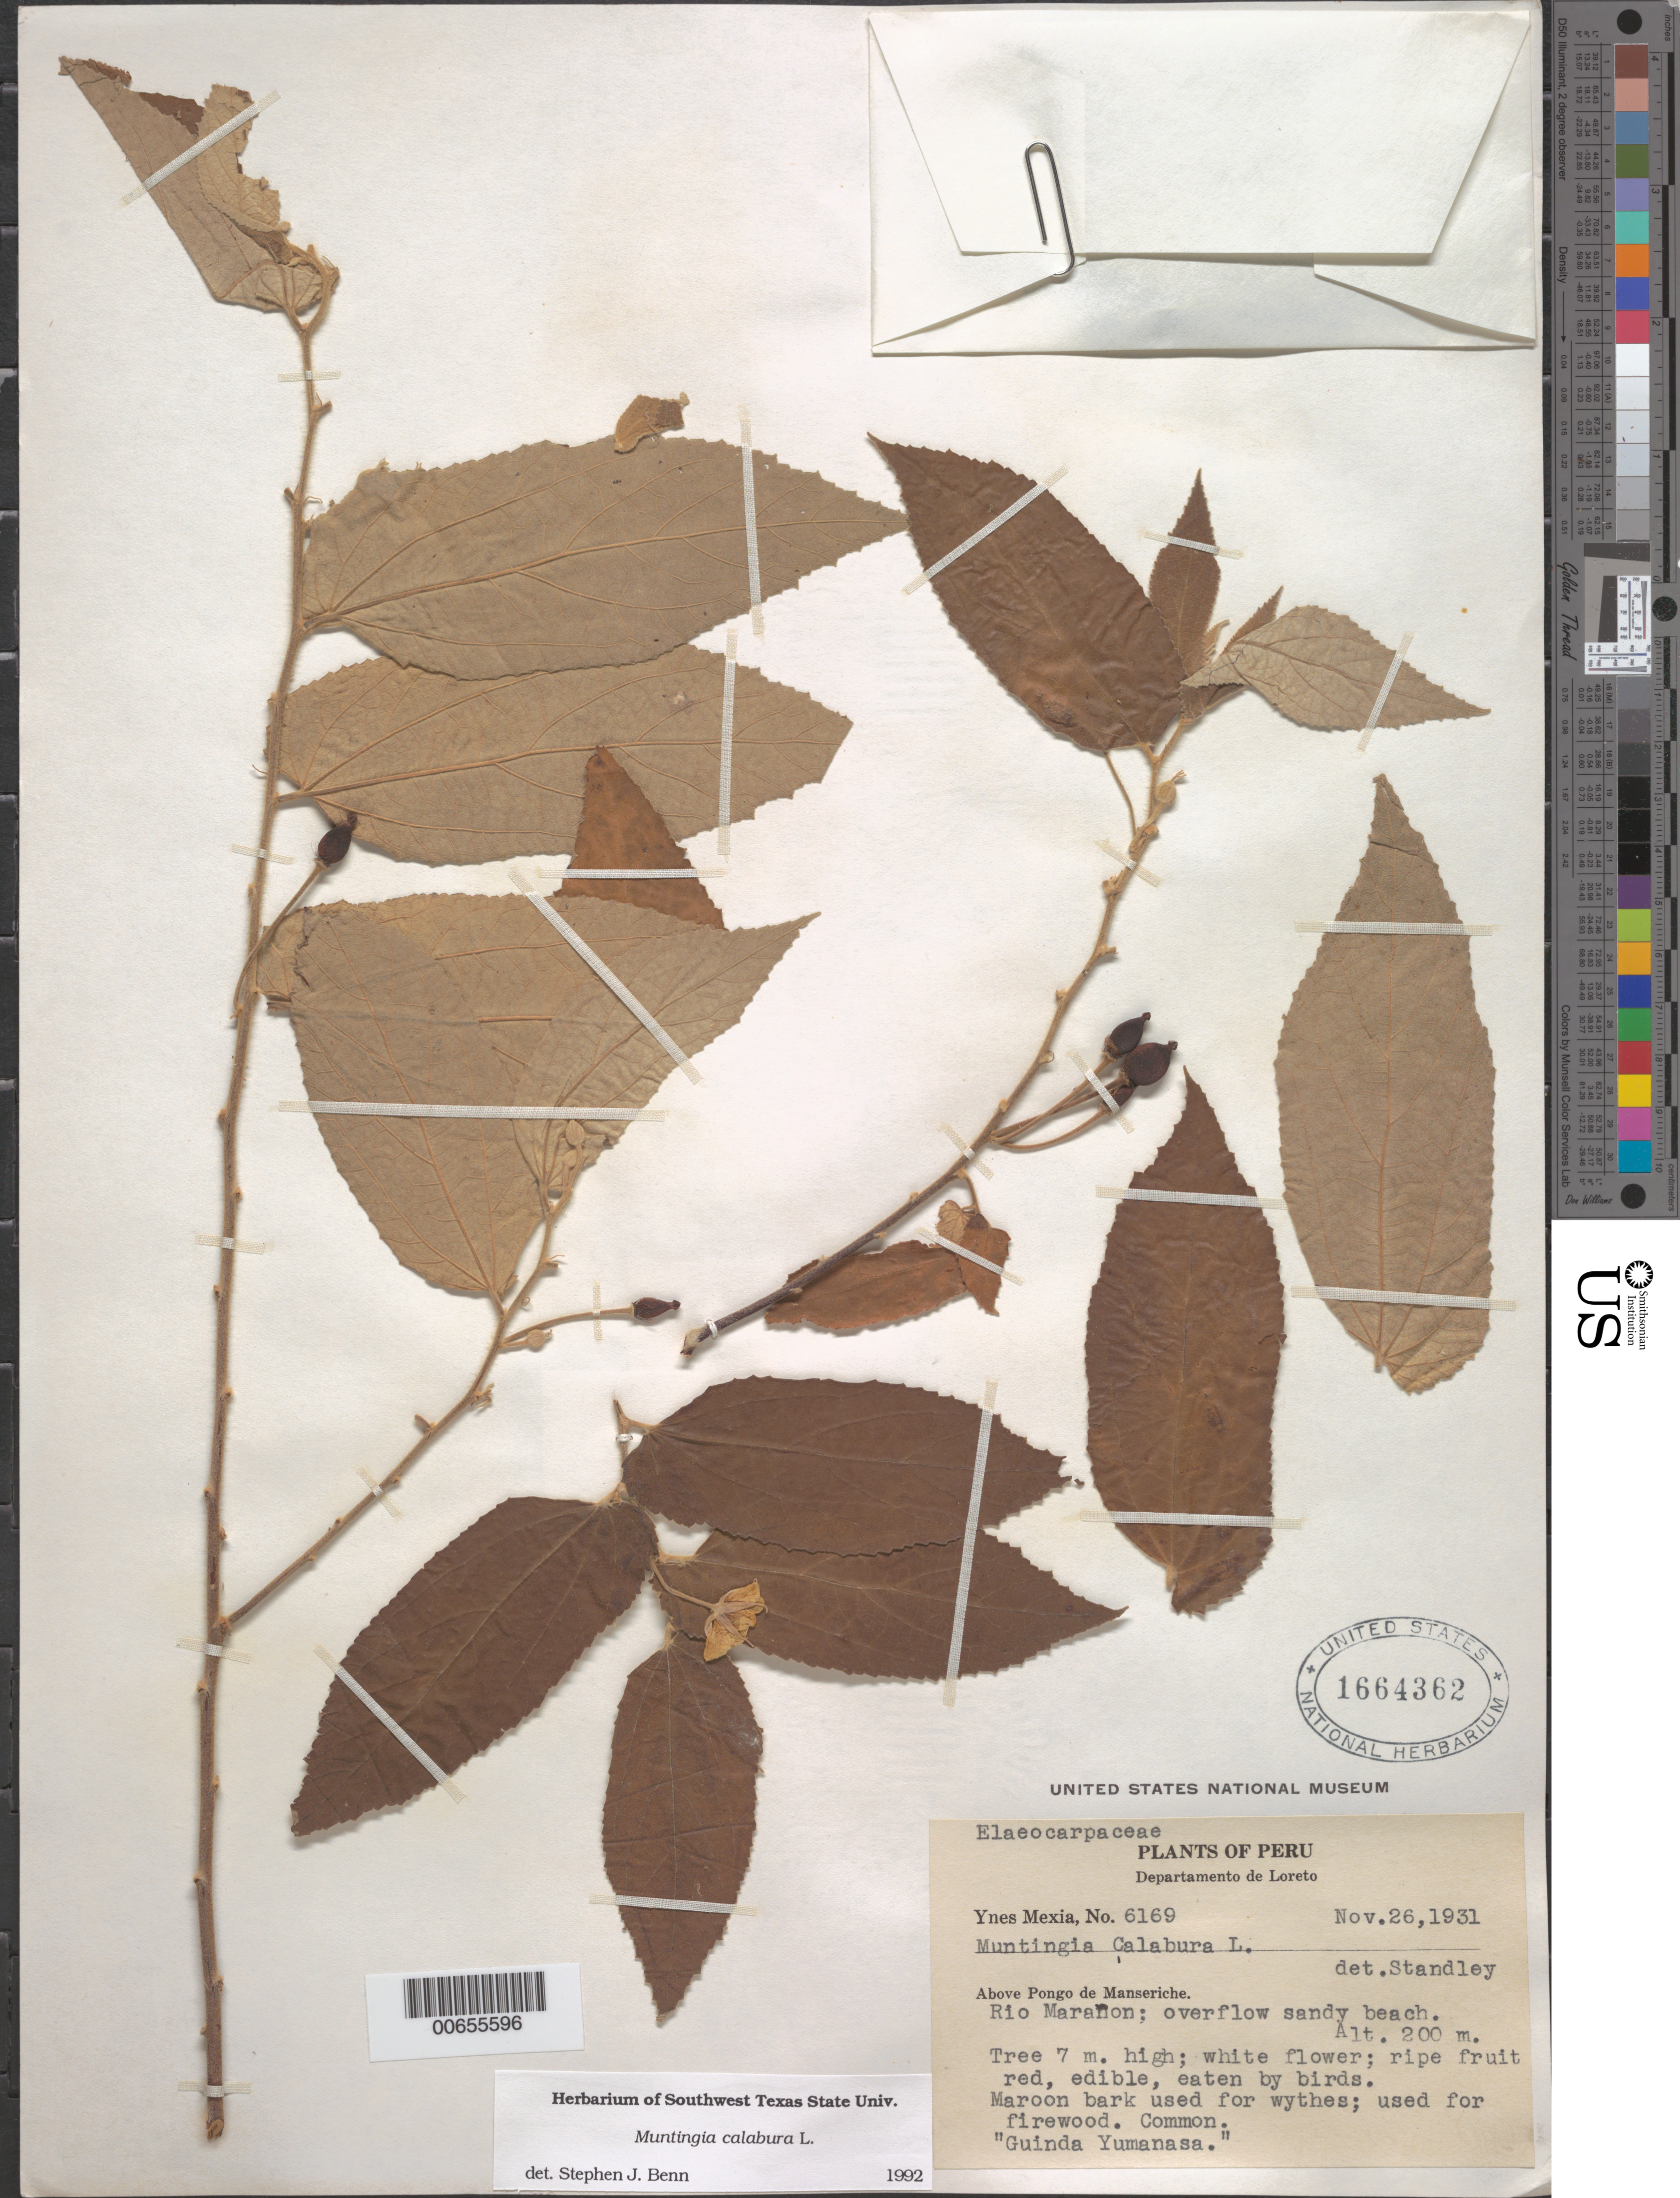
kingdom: Plantae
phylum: Tracheophyta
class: Magnoliopsida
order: Malvales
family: Muntingiaceae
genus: Muntingia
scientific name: Muntingia calabura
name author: L.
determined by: Benn, S. J.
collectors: Y. Mexia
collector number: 6169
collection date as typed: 26 Nov 1931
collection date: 1931-11-26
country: Peru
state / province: Loreto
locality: Above Pongo de Manseriche, Río Marañon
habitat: Overflow sandy beach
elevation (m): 200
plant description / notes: Common name: Guinda Yumanasa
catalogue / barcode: US 1664362